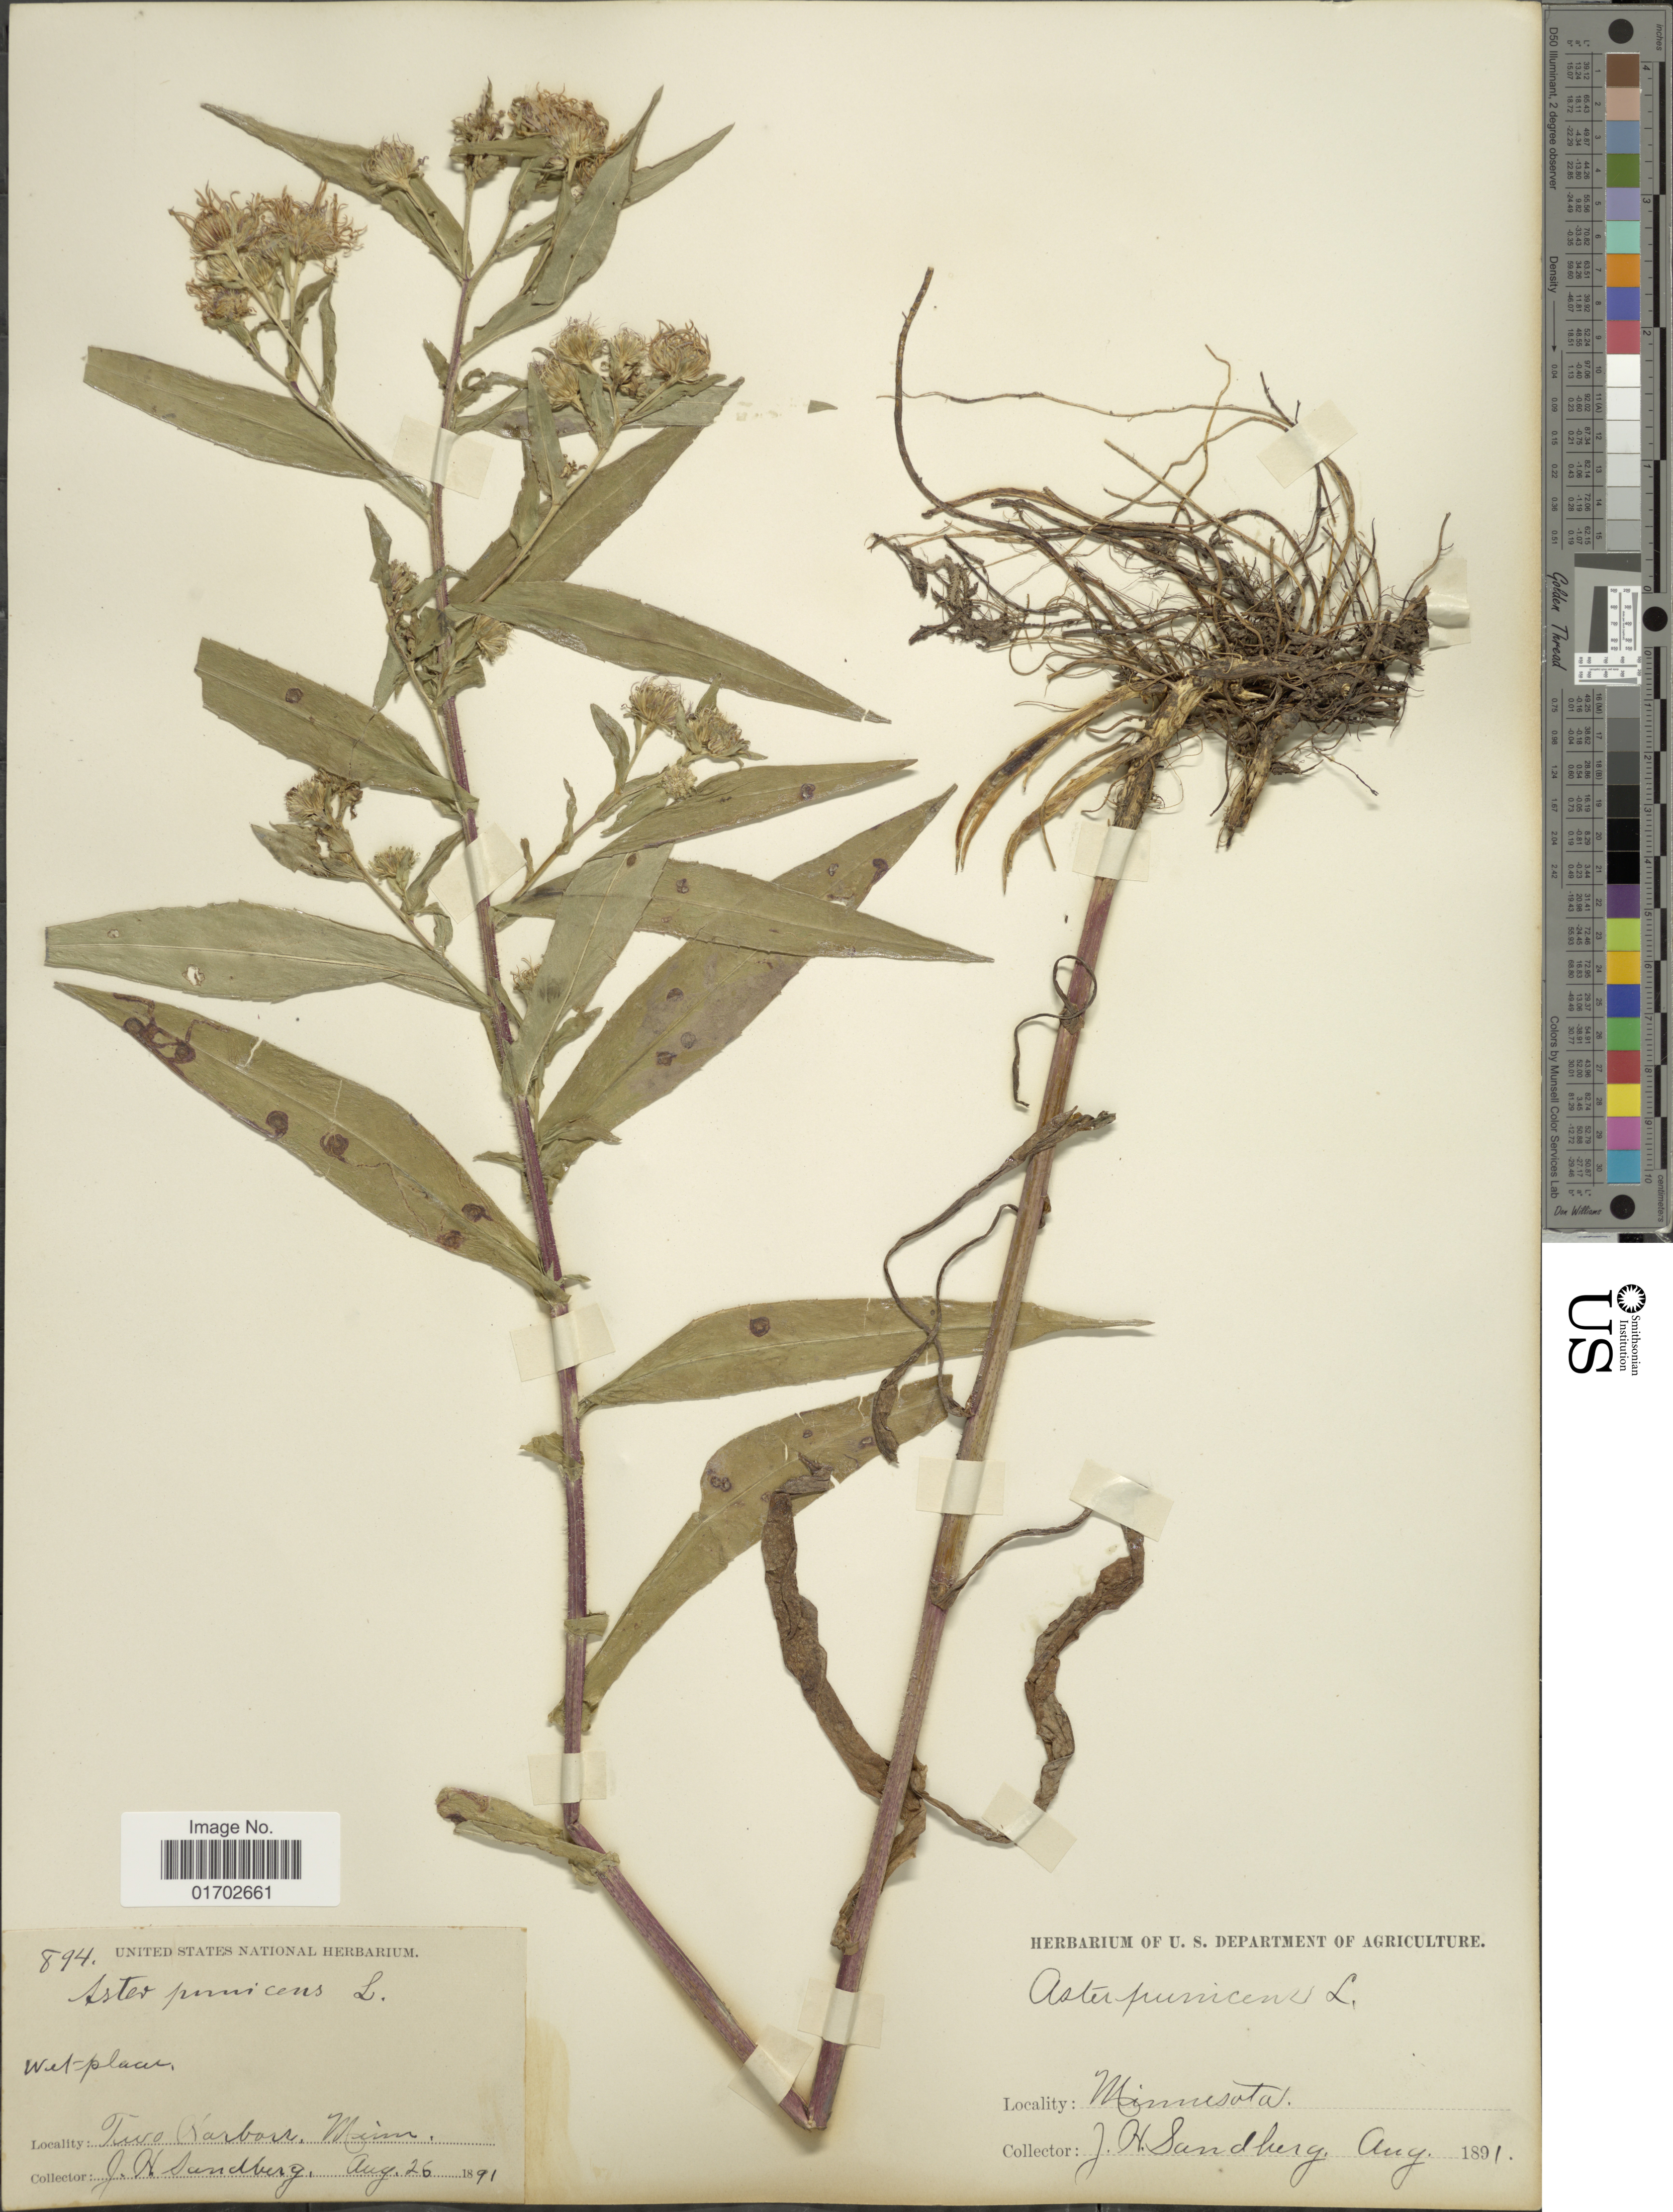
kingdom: Plantae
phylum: Tracheophyta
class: Magnoliopsida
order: Asterales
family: Asteraceae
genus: Symphyotrichum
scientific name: Symphyotrichum puniceum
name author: (L.) Á. Löve & D. Löve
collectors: J. H. Sandberg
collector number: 894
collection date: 1891-08-26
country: United States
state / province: Minnesota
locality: Two Harbor